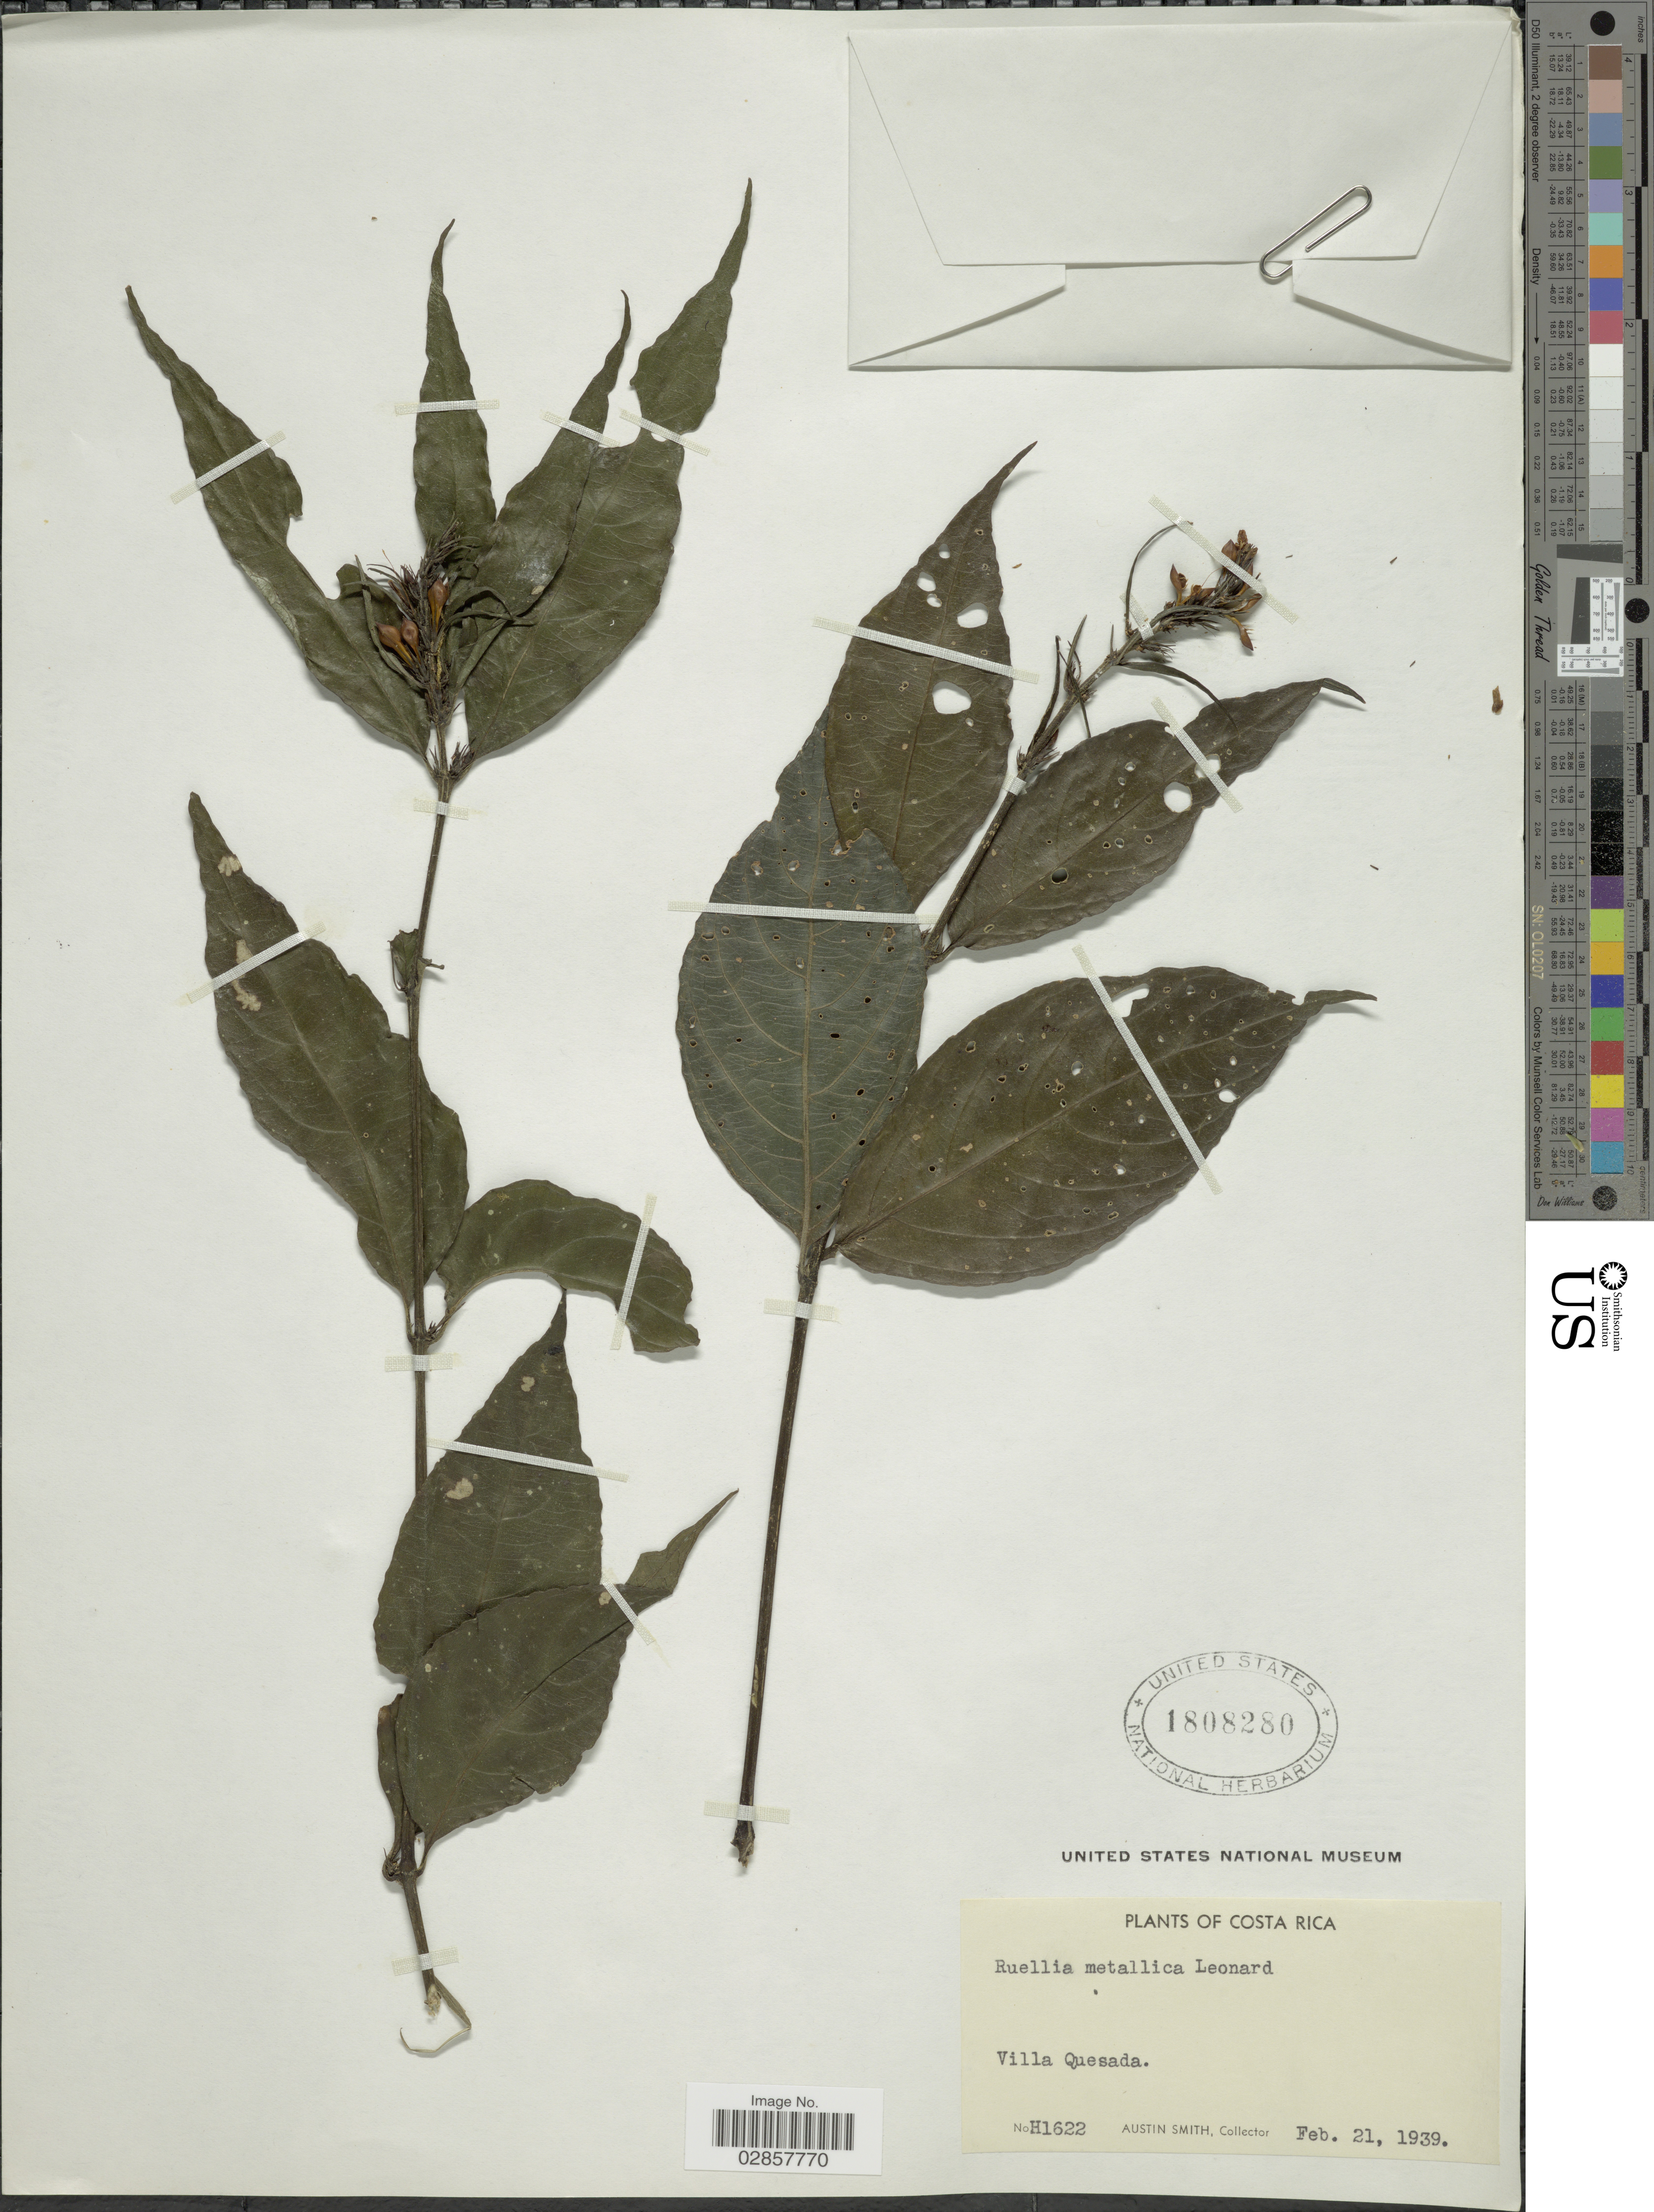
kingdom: Plantae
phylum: Tracheophyta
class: Magnoliopsida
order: Lamiales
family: Acanthaceae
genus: Ruellia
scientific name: Ruellia metallica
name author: Leonard in Standl.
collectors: Aust P. Smith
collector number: H1622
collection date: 1939-02-21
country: Costa Rica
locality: Villa Quesada.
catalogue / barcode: US 1808280